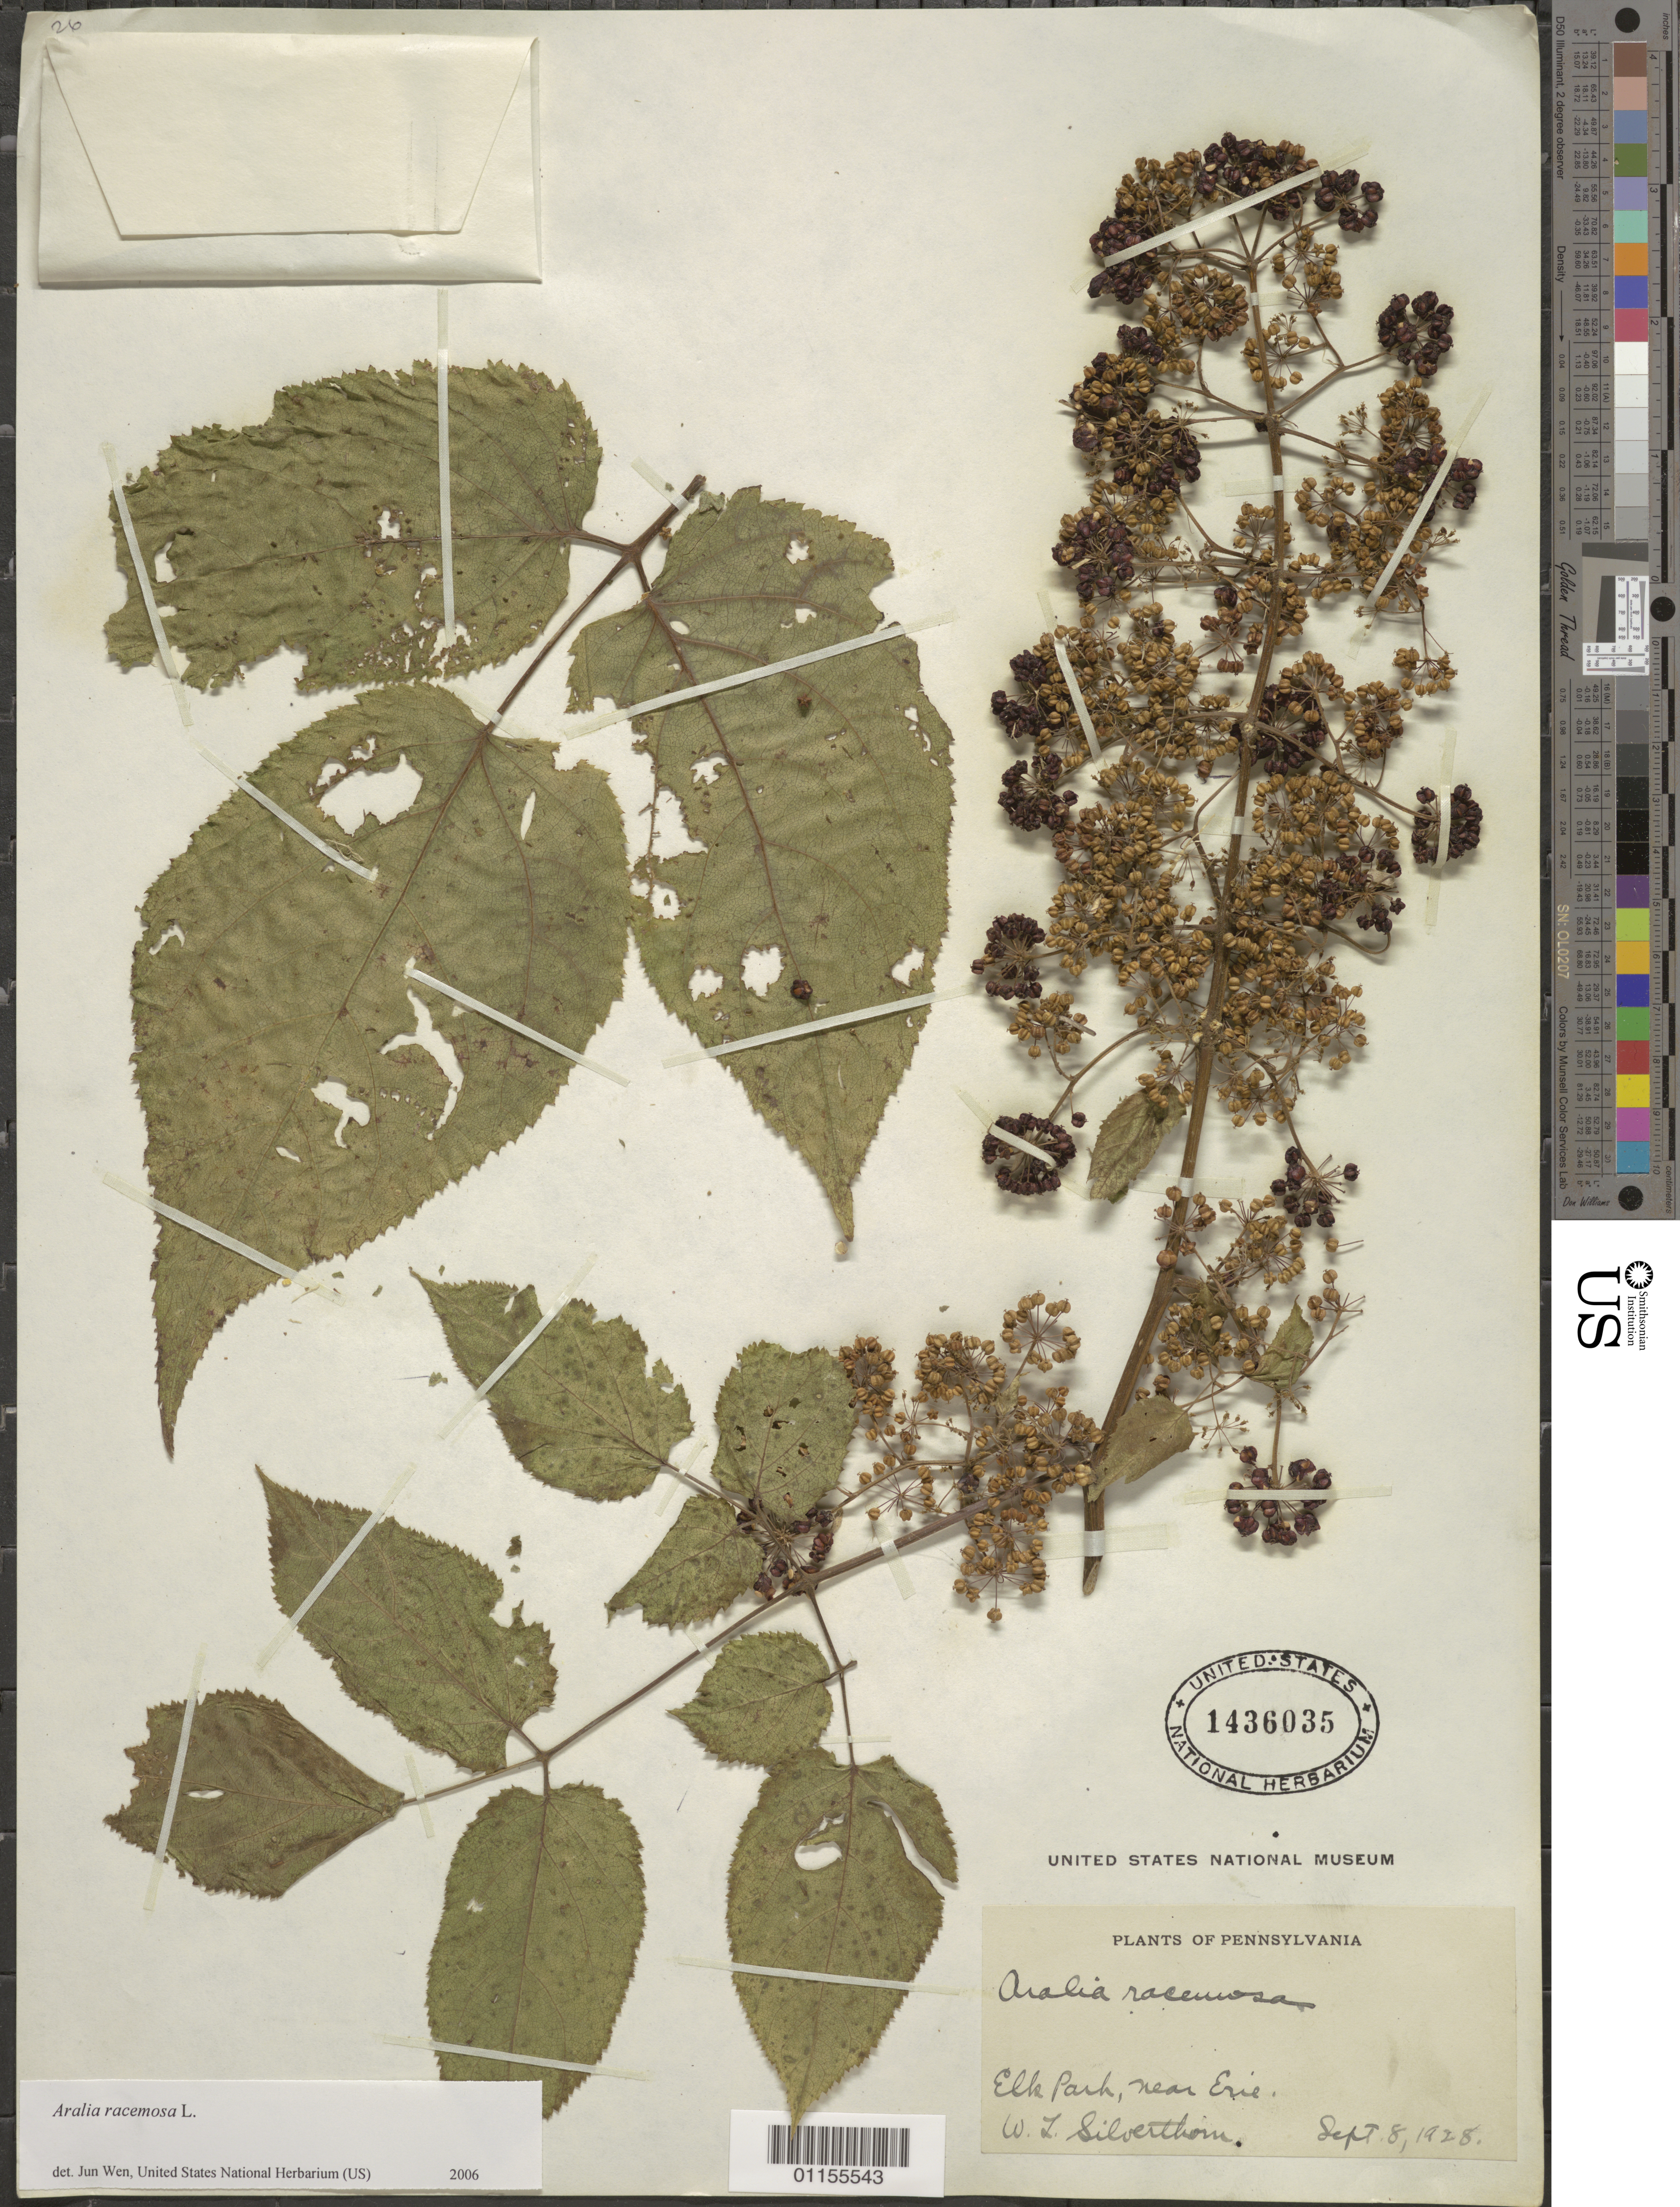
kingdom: Plantae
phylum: Tracheophyta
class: Magnoliopsida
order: Apiales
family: Araliaceae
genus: Aralia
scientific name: Aralia racemosa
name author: L.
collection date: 1928-09-08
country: United States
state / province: Pennsylvania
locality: Elk Park, near Erie.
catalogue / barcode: US 1436035